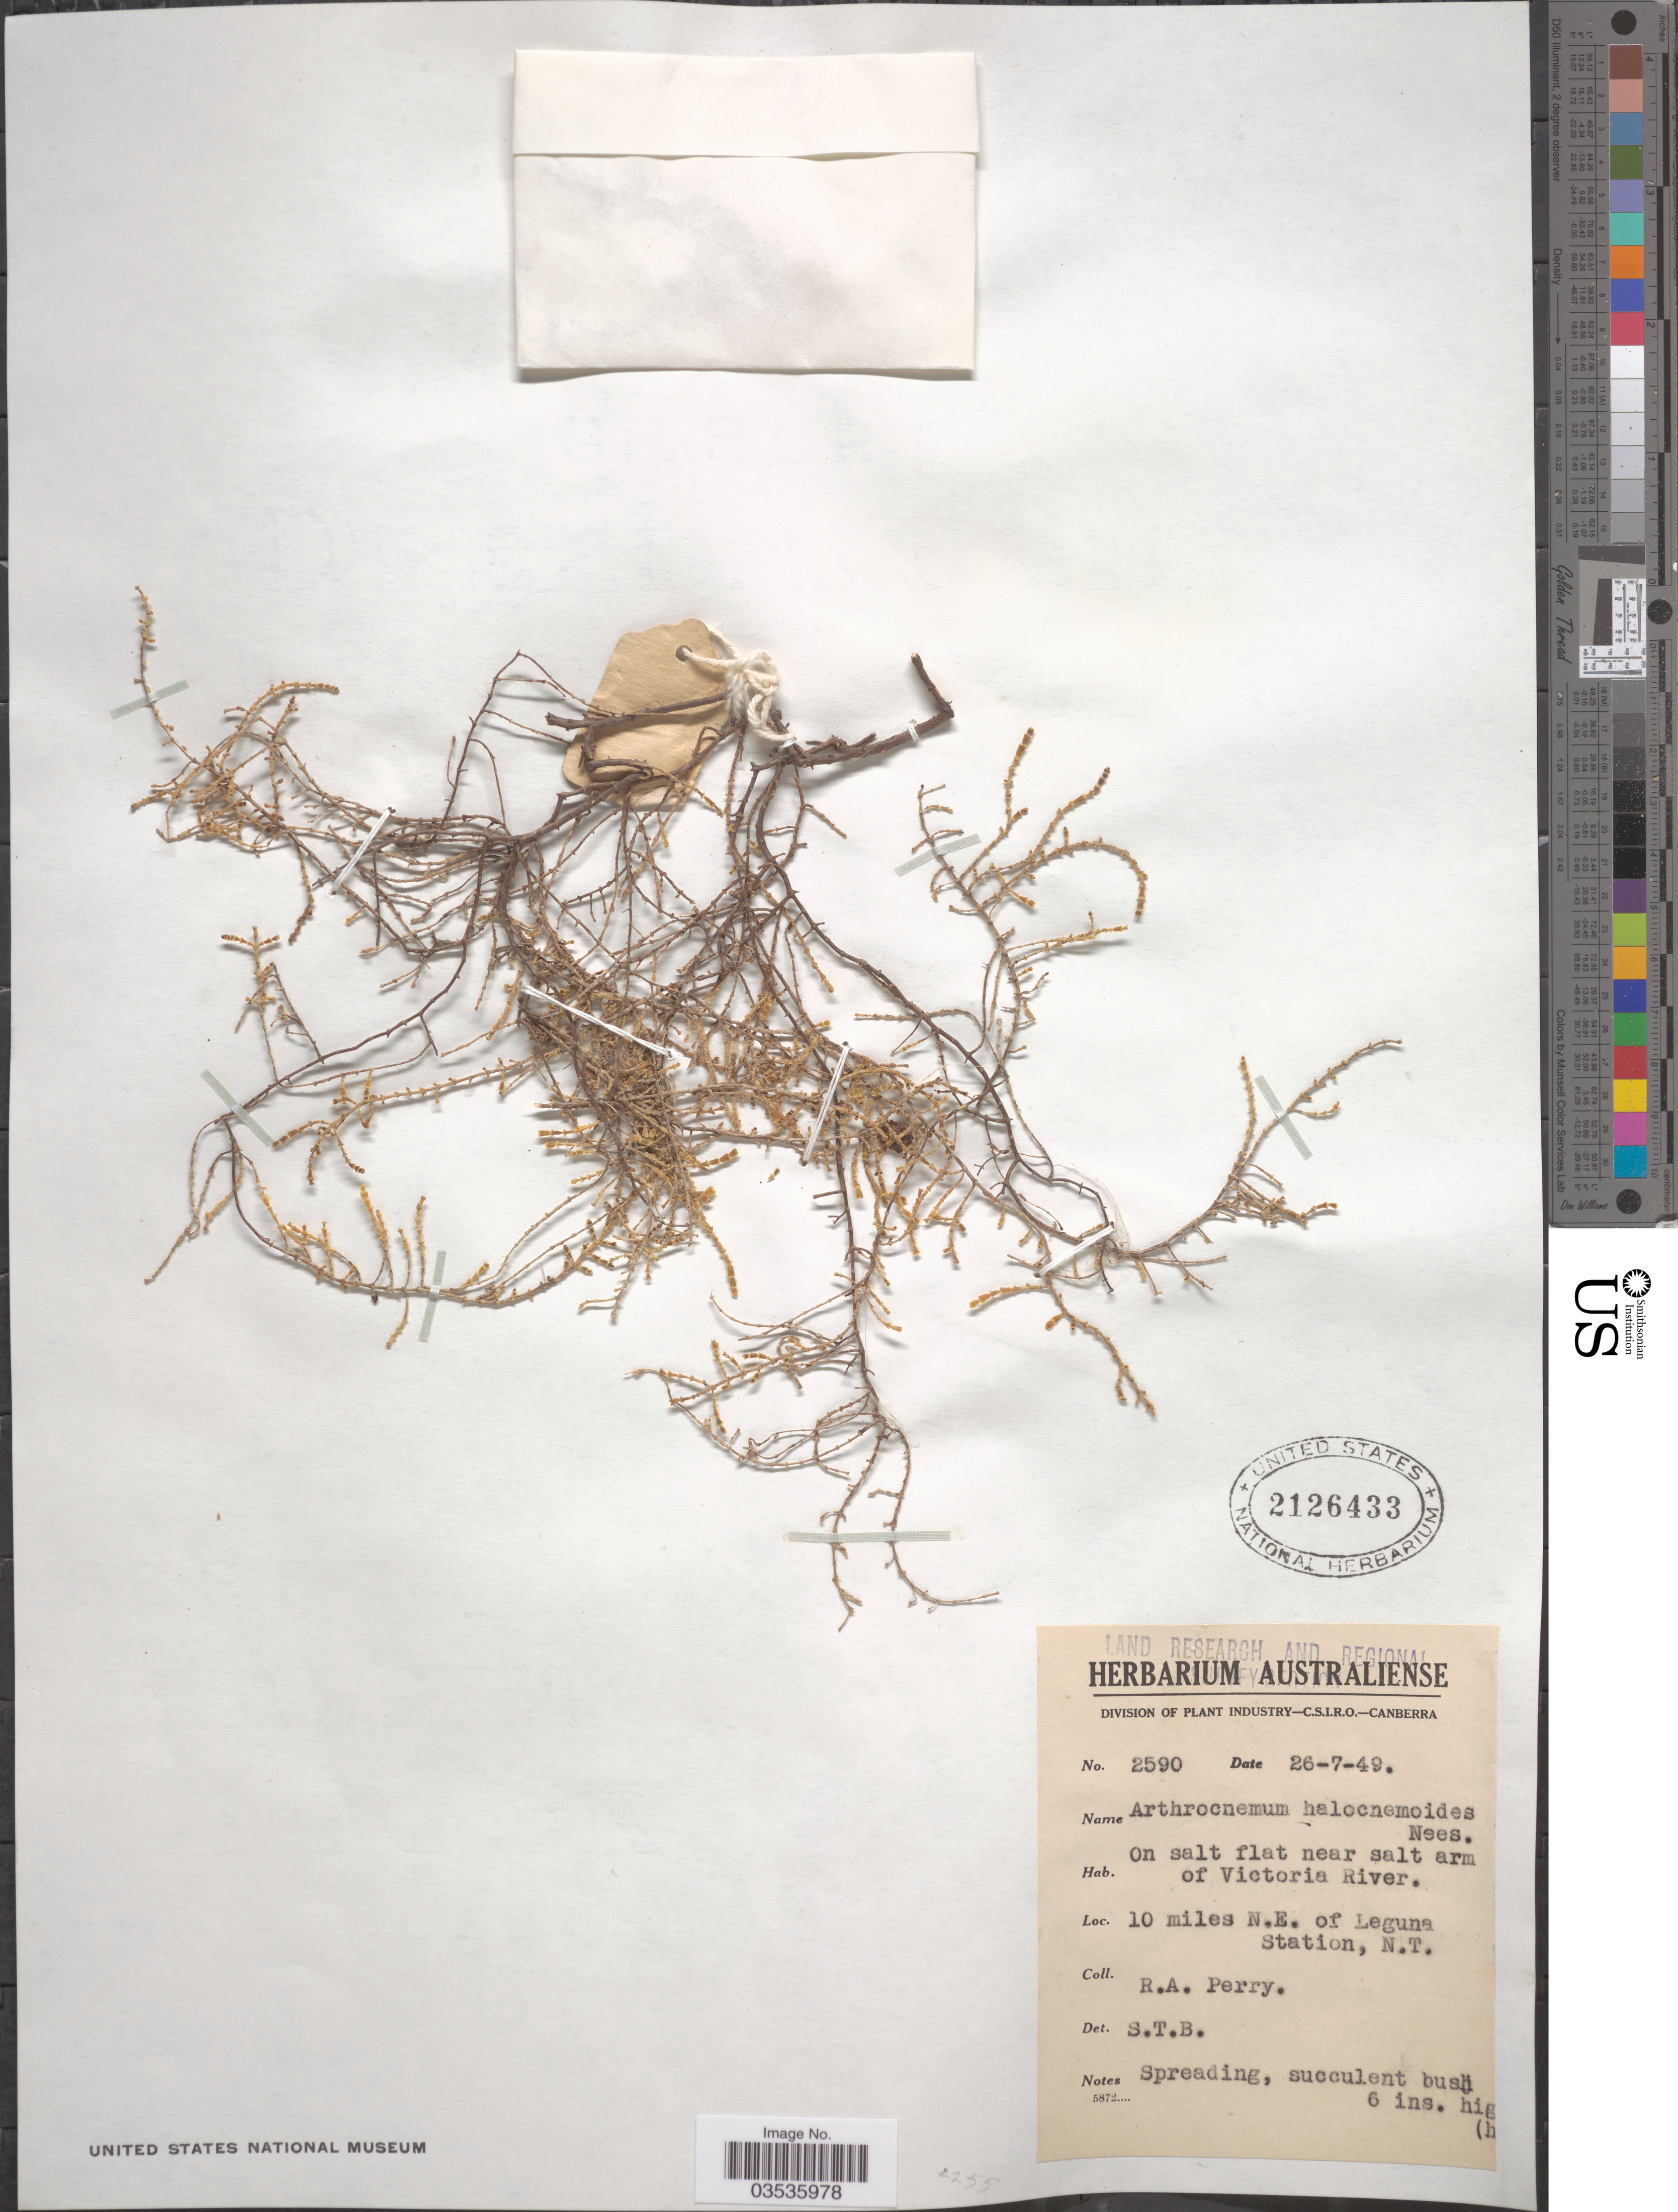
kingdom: Plantae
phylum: Tracheophyta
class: Magnoliopsida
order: Caryophyllales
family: Amaranthaceae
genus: Tecticornia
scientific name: Tecticornia halocnemoides subsp. tenuis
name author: (Paul G. Wilson) K.A. Sheph. & Paul G. Wilson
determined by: Wilson, Paul G.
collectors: Perry, R. A.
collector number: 2590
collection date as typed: Transcribed d/m/y: 26/7/49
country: Australia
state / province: Northern Territory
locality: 10 miles N.E. of Leguna Station. On salt flat near salt arm of Victoria River.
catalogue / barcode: US 2126433